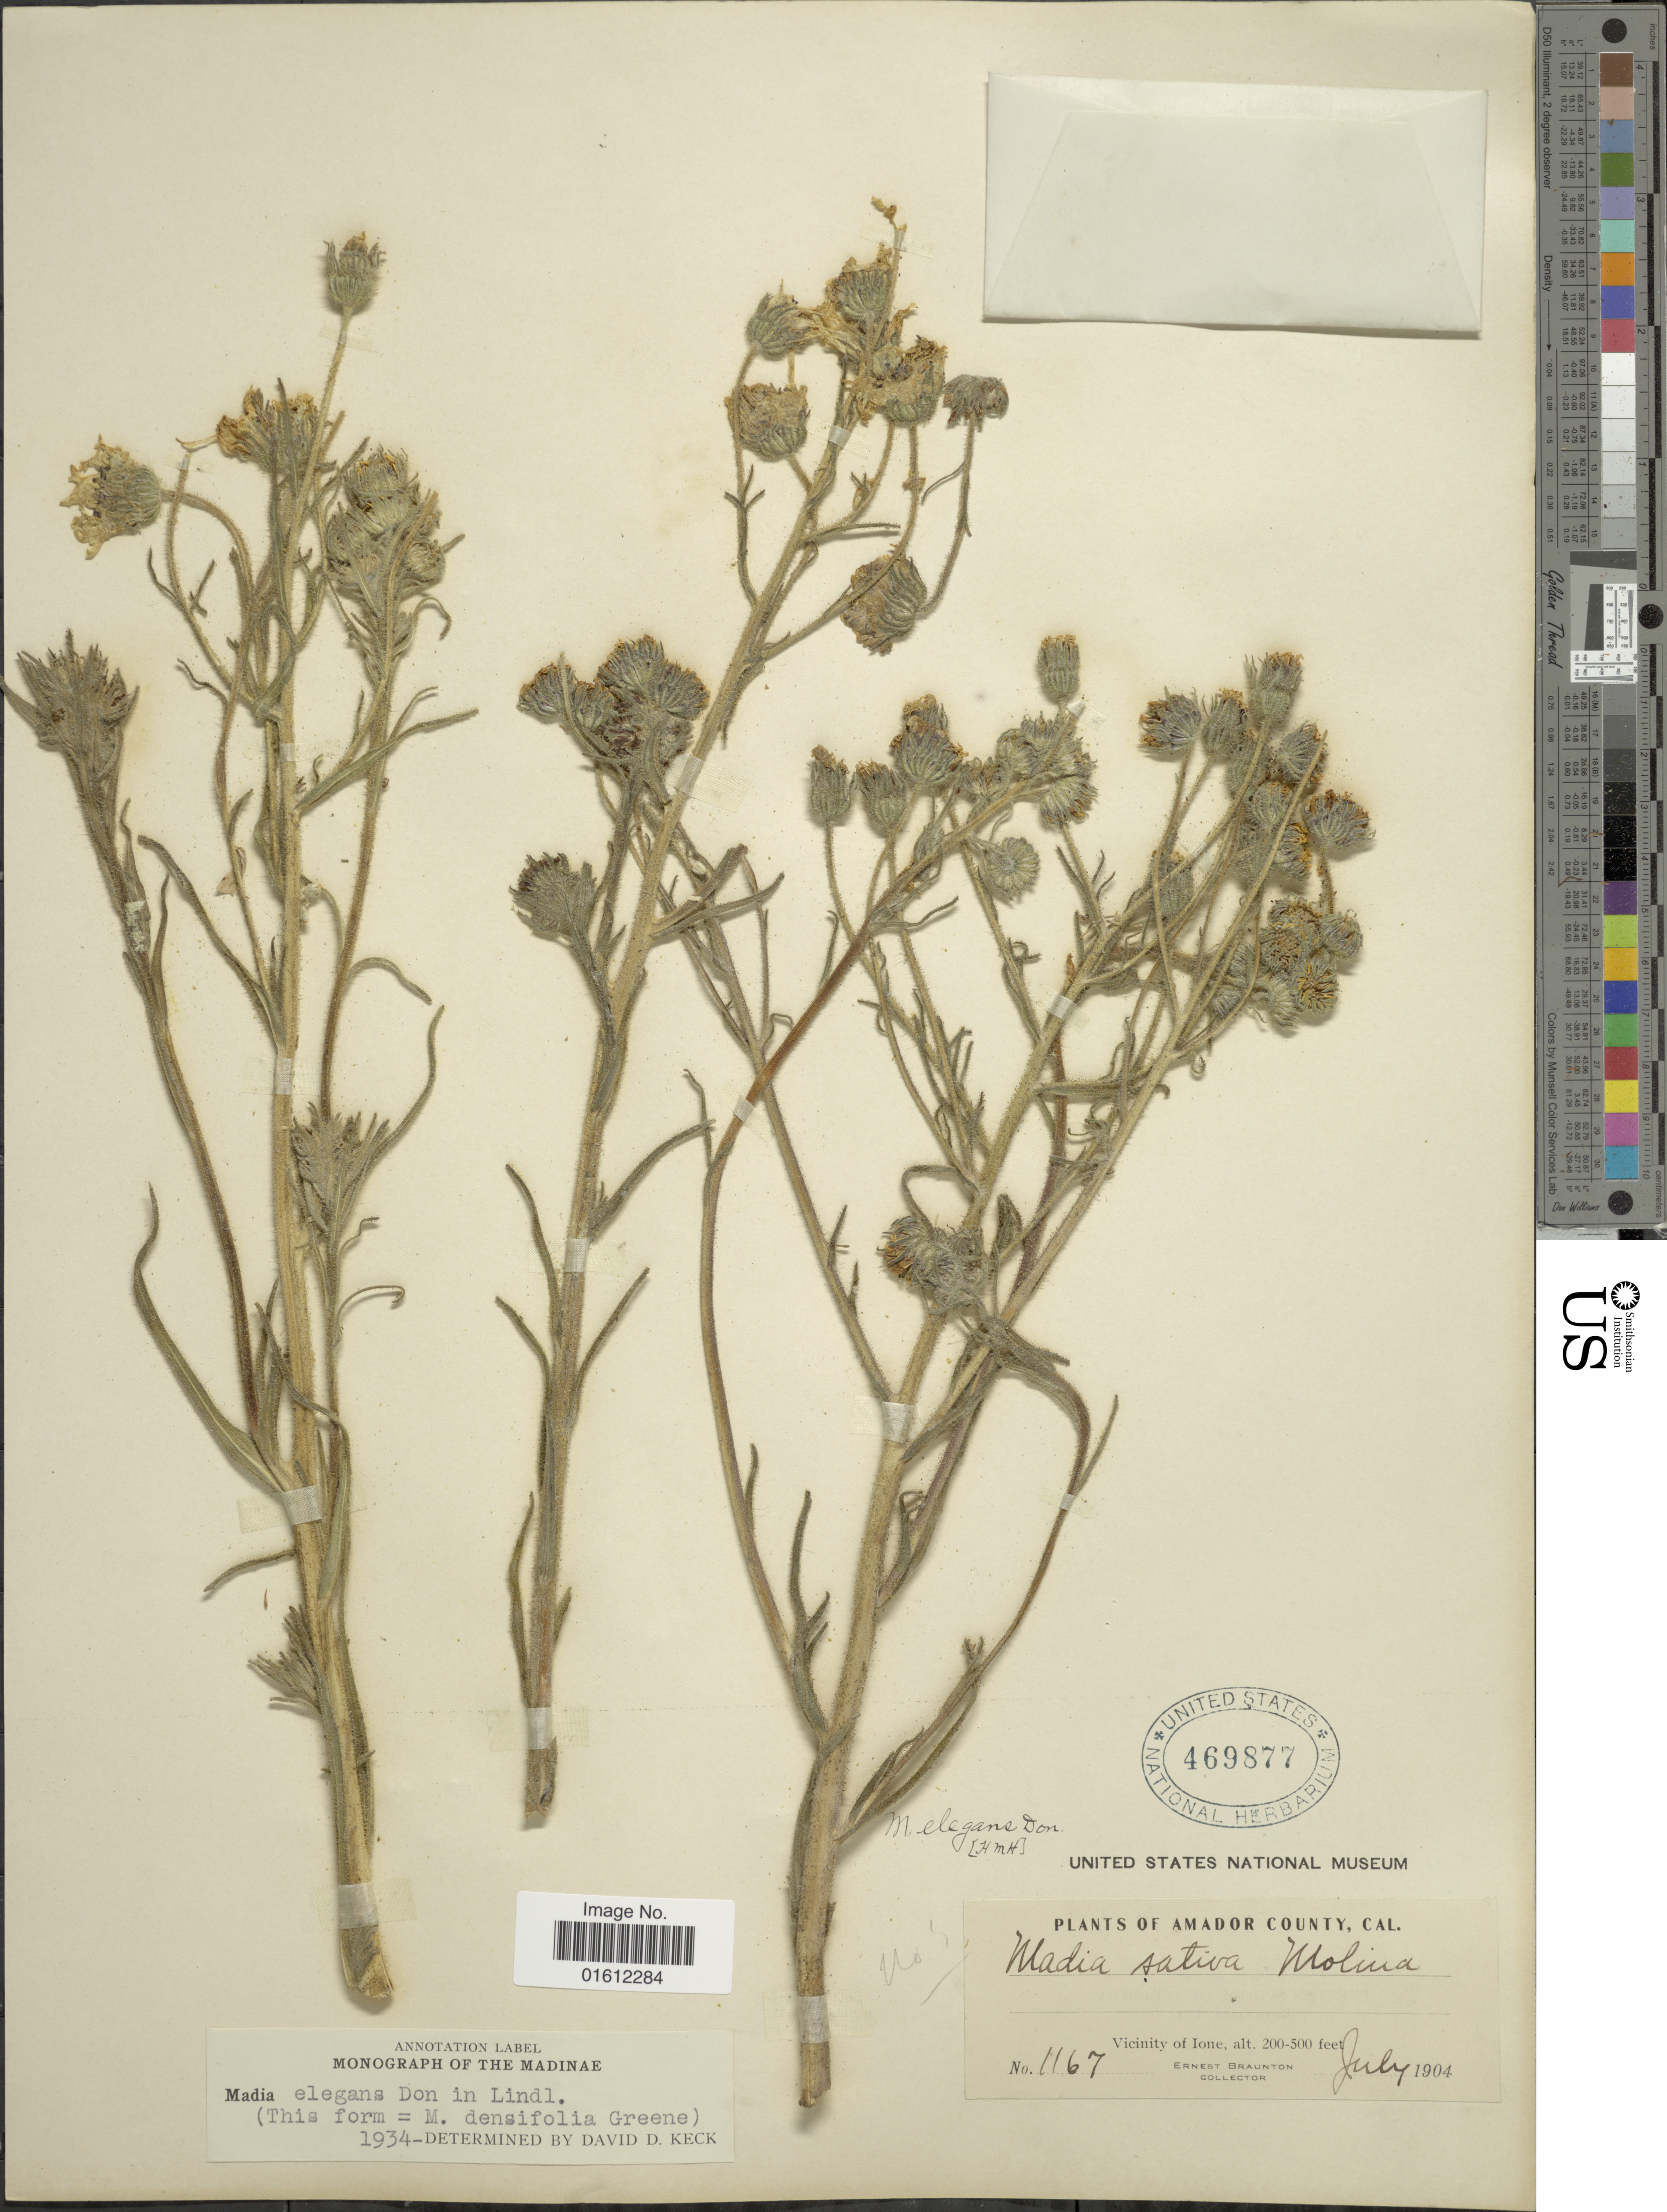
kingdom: Plantae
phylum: Tracheophyta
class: Magnoliopsida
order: Asterales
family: Asteraceae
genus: Madia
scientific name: Madia elegans subsp. densifolia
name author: (Greene) D.D. Keck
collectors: E. Braunton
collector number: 1167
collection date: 1904-07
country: United States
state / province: California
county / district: Amador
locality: Amador County, Vicinity of Ione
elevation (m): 61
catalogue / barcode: US 469877